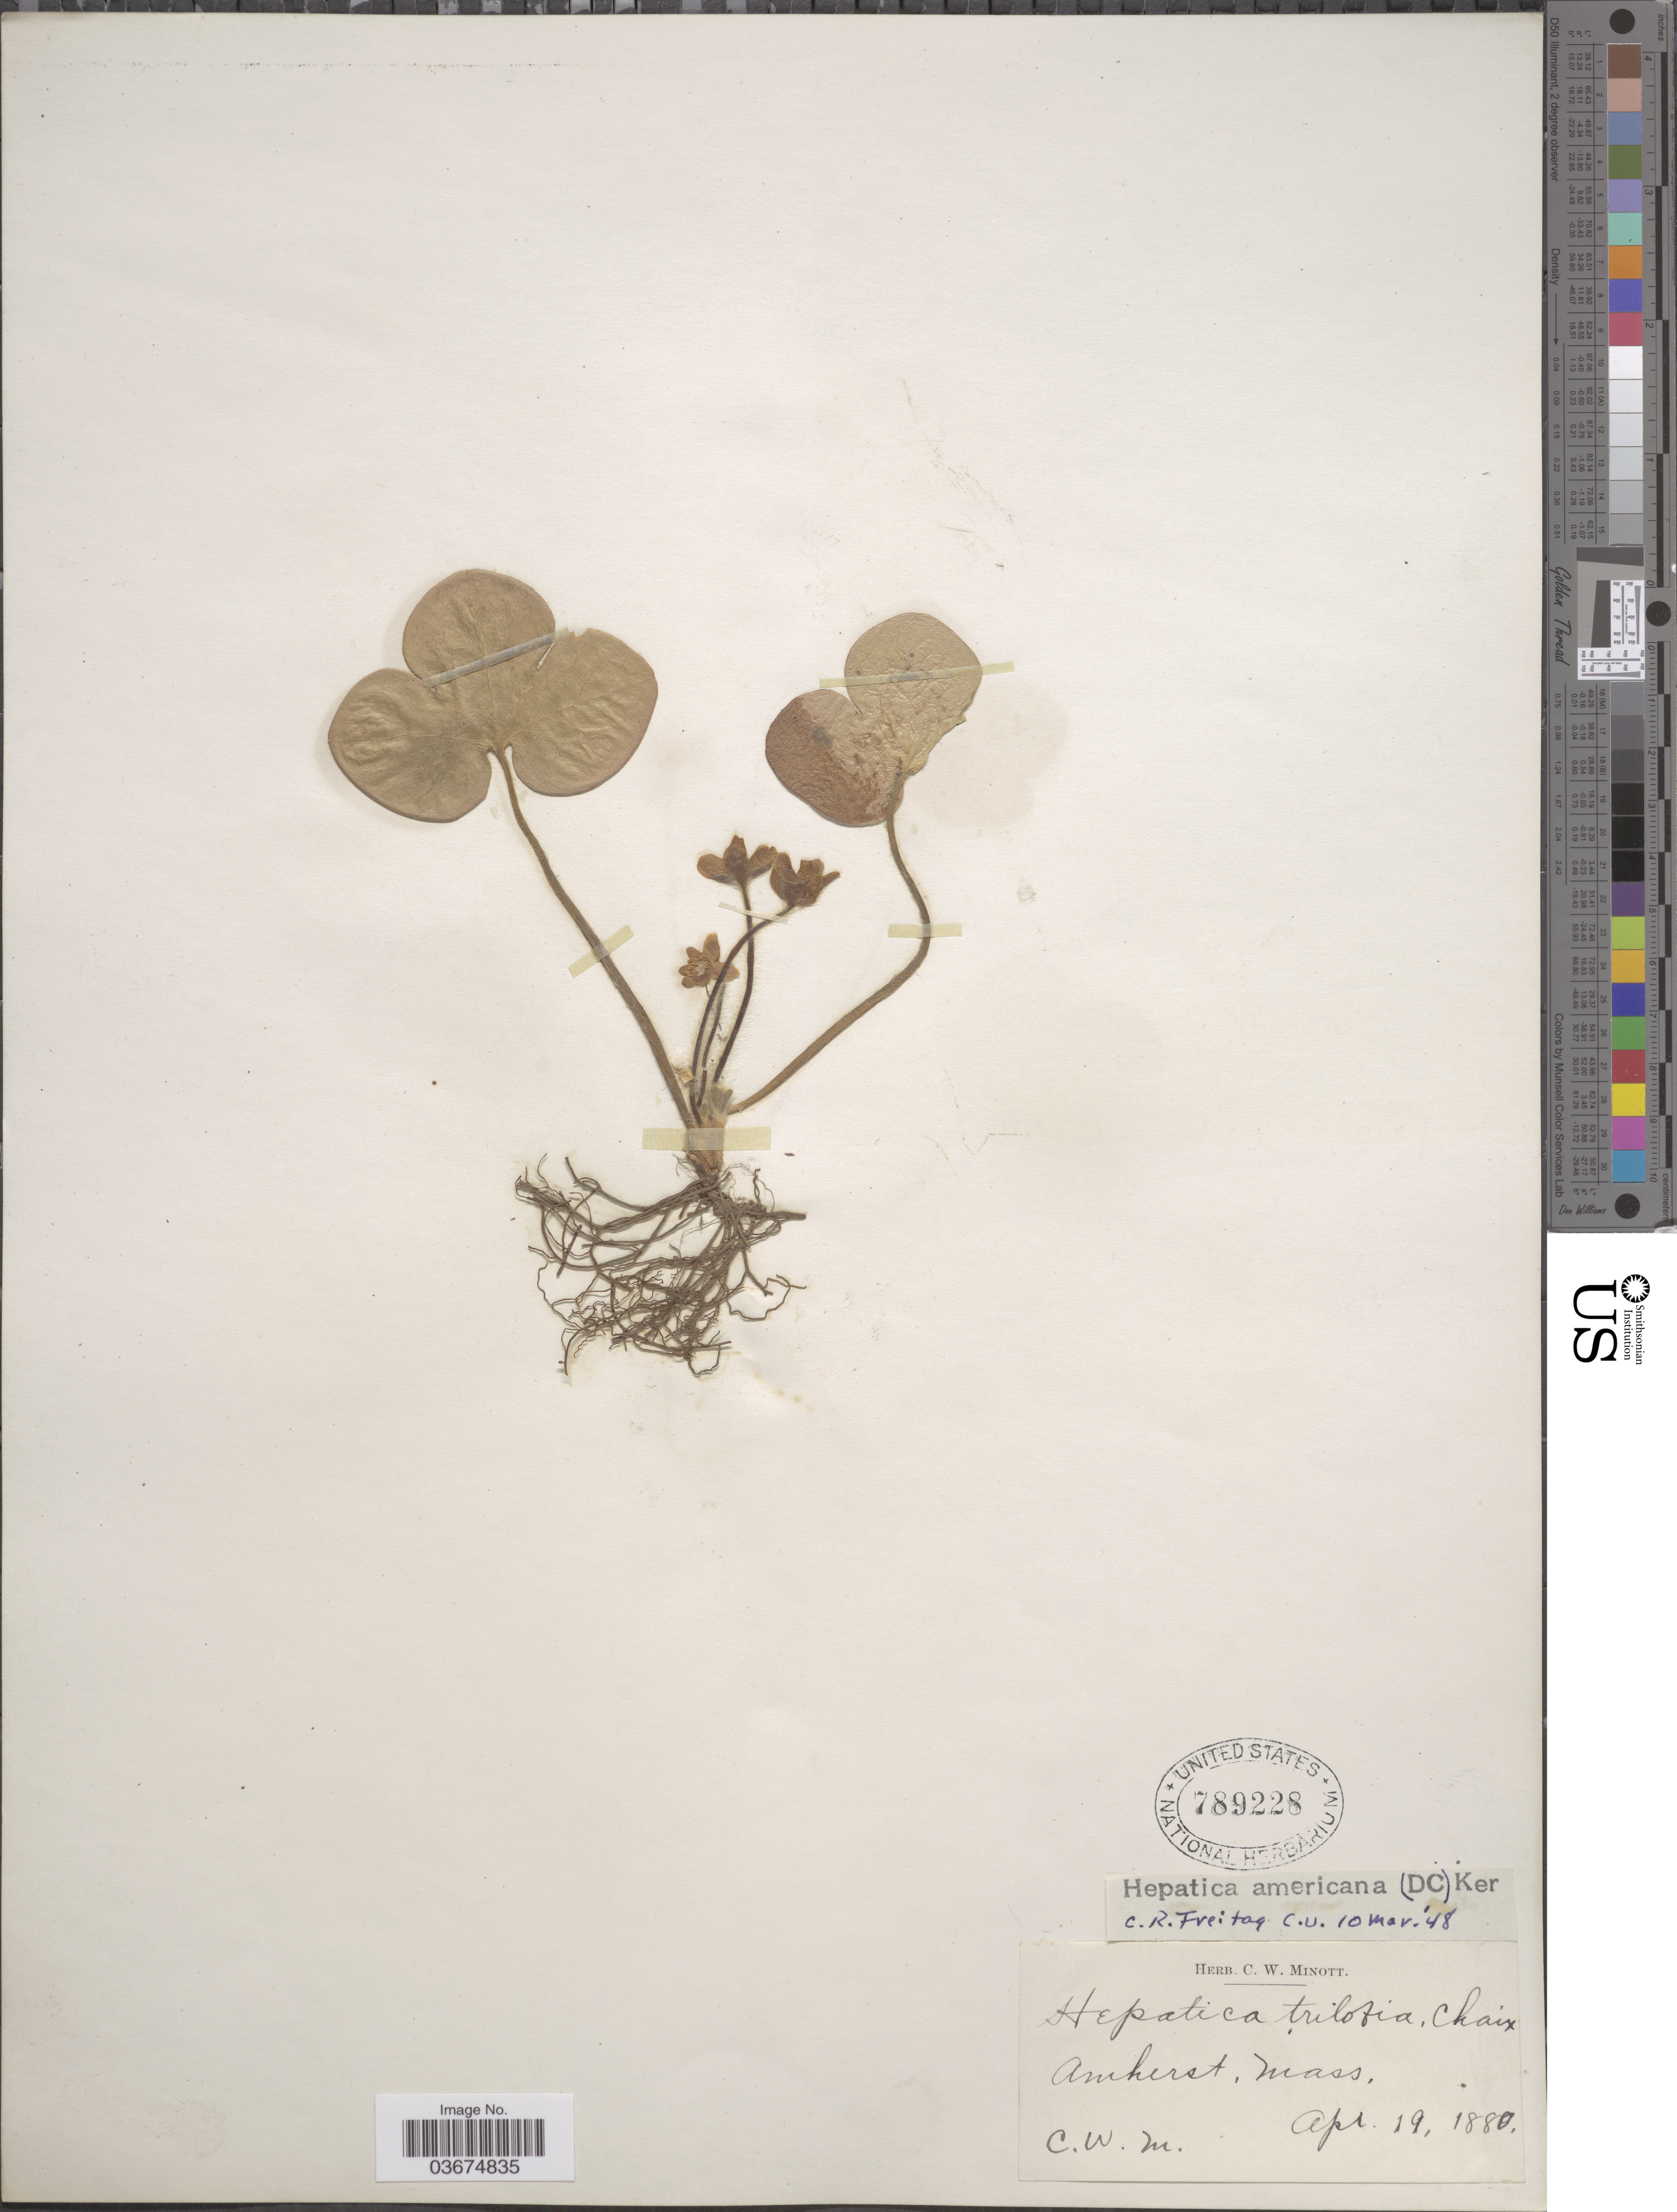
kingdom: Plantae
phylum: Tracheophyta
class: Magnoliopsida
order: Ranunculales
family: Ranunculaceae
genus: Hepatica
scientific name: Hepatica americana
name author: (DC.) Ker Gawl.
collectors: C. Minott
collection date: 1880-04-19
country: United States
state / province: Massachusetts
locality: Amherst.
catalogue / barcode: US 789228